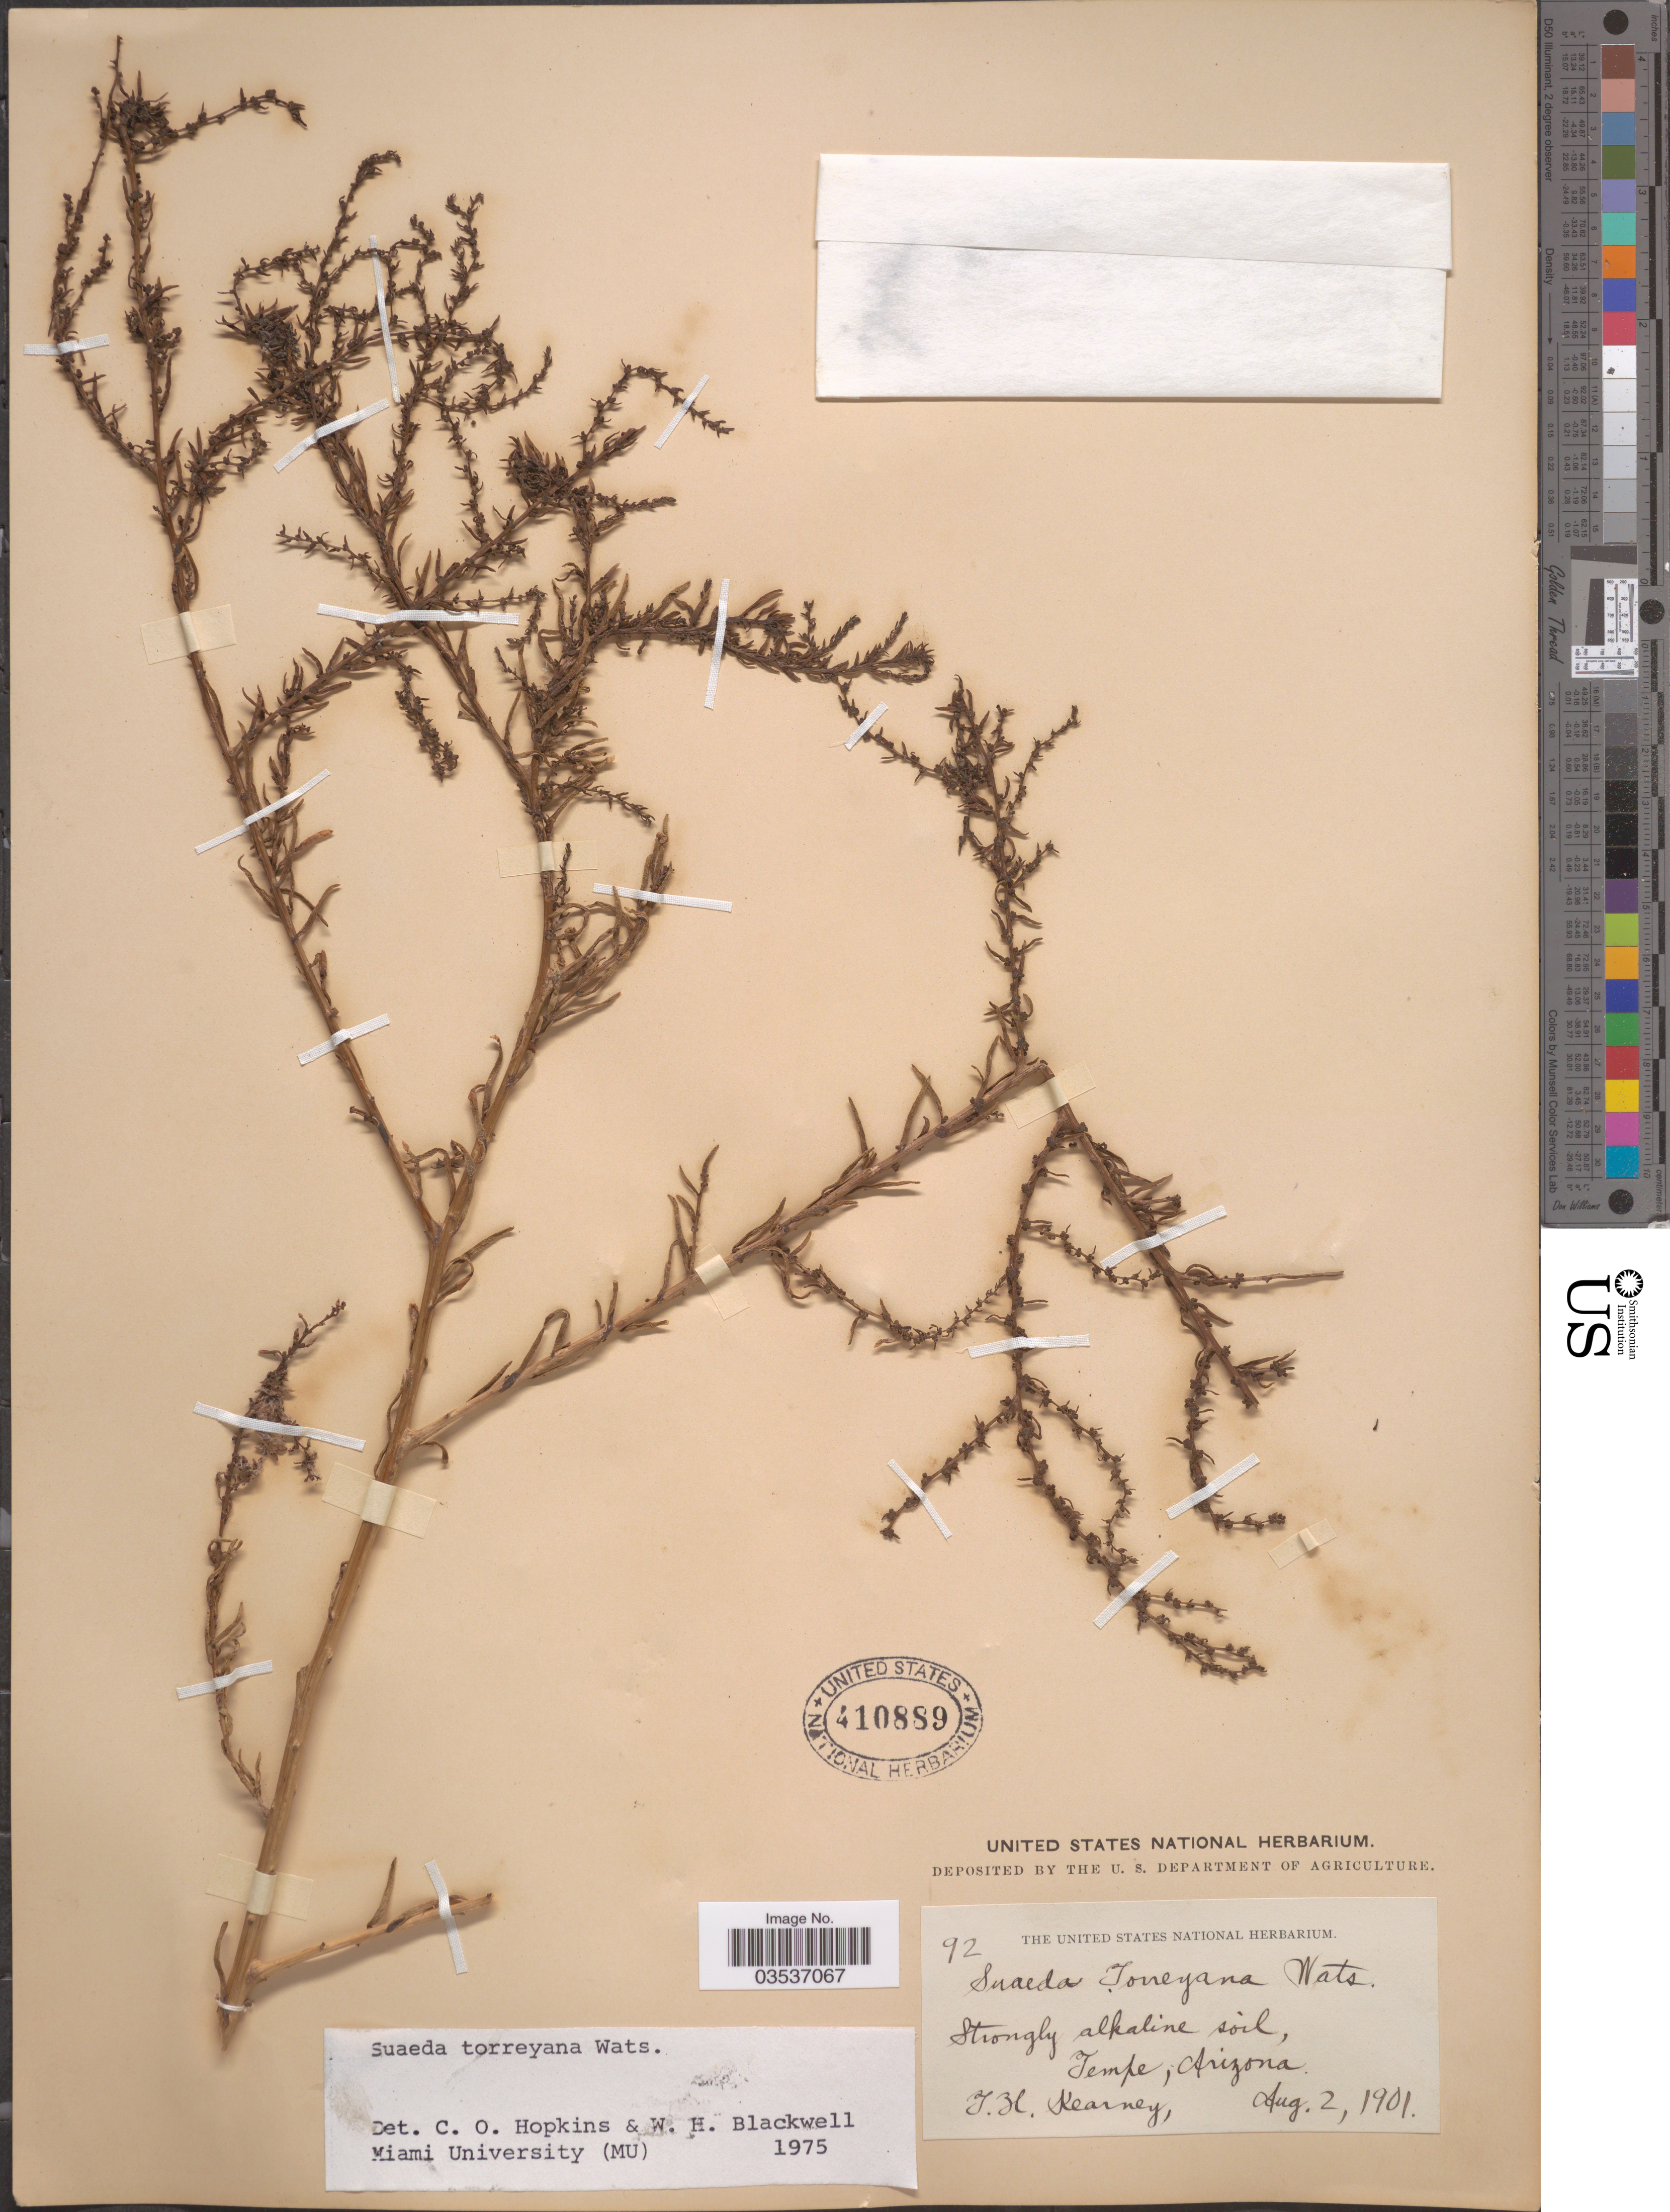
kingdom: Plantae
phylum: Tracheophyta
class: Magnoliopsida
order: Caryophyllales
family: Amaranthaceae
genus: Suaeda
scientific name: Suaeda torreyana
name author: S. Watson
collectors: T. H. Kearney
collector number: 92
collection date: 1901-08-02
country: United States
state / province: Arizona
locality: Tempe.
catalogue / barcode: US 410889